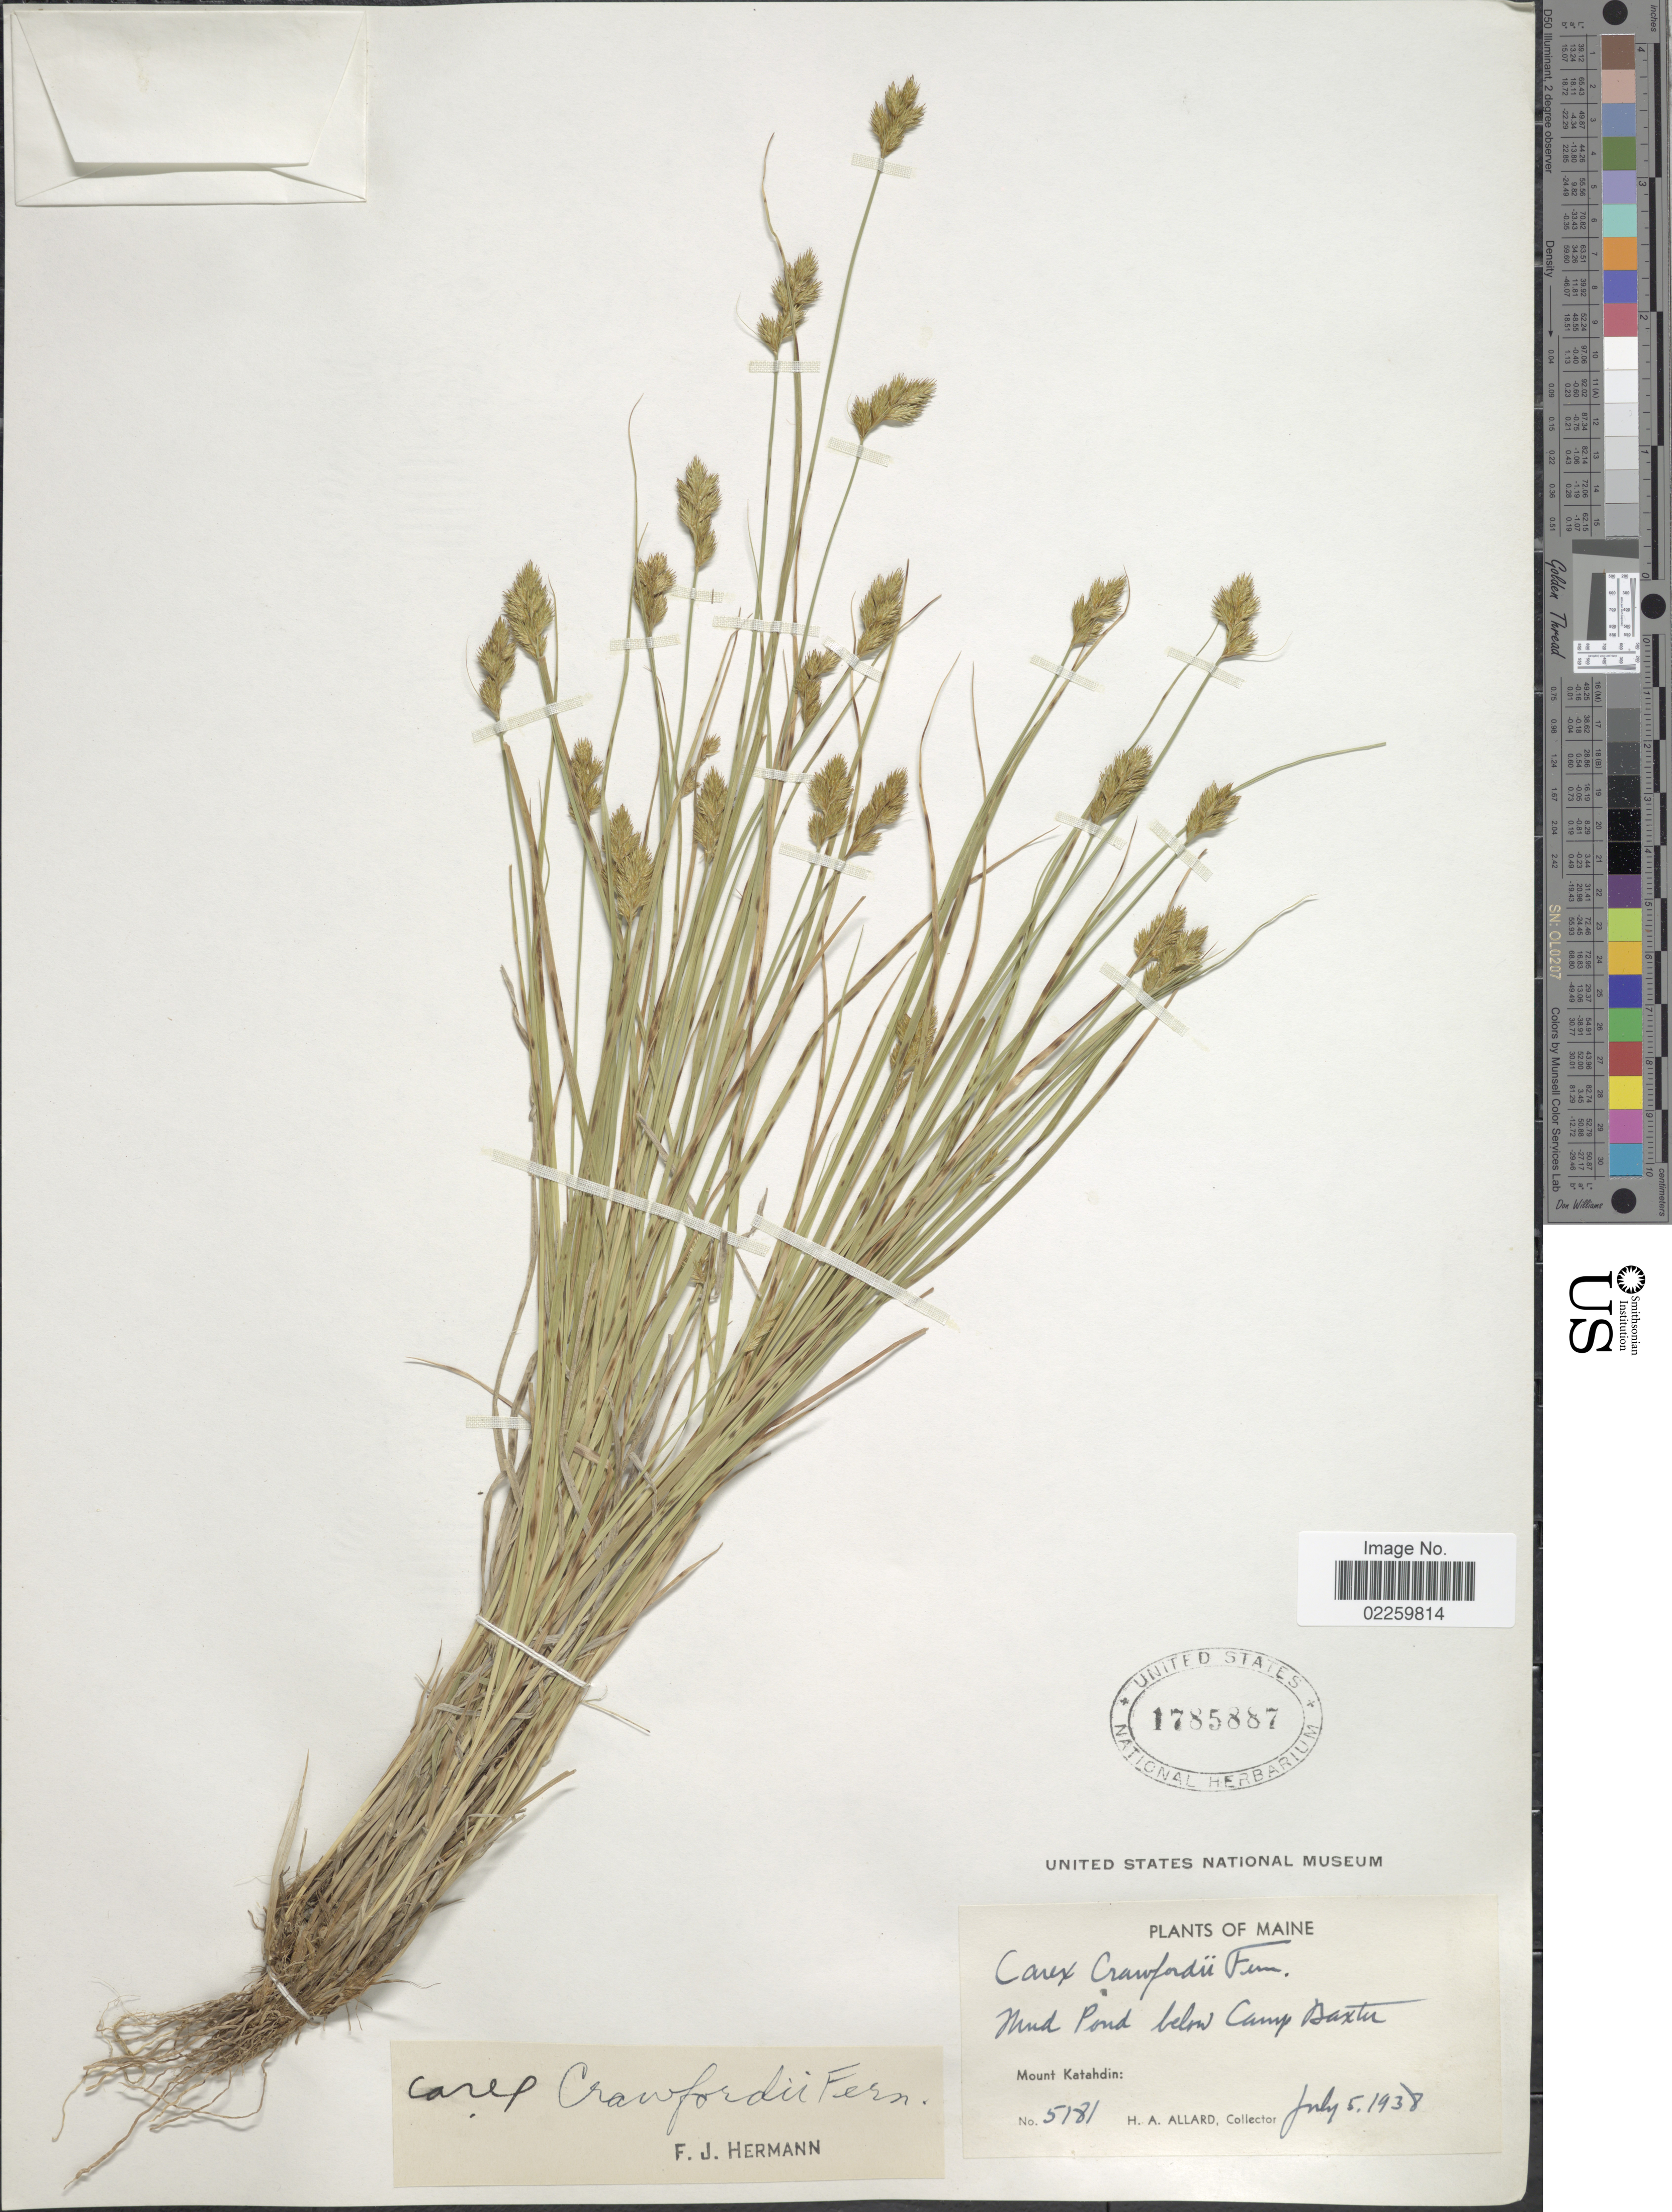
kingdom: Plantae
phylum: Tracheophyta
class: Liliopsida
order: Poales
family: Cyperaceae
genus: Carex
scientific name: Carex crawfordii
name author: Fernald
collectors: H. A. Allard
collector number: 5181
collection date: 1938-07-05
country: United States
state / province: Maine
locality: Mud Pond below Camp Baxter, Mount Katahdin.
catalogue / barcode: US 1785887